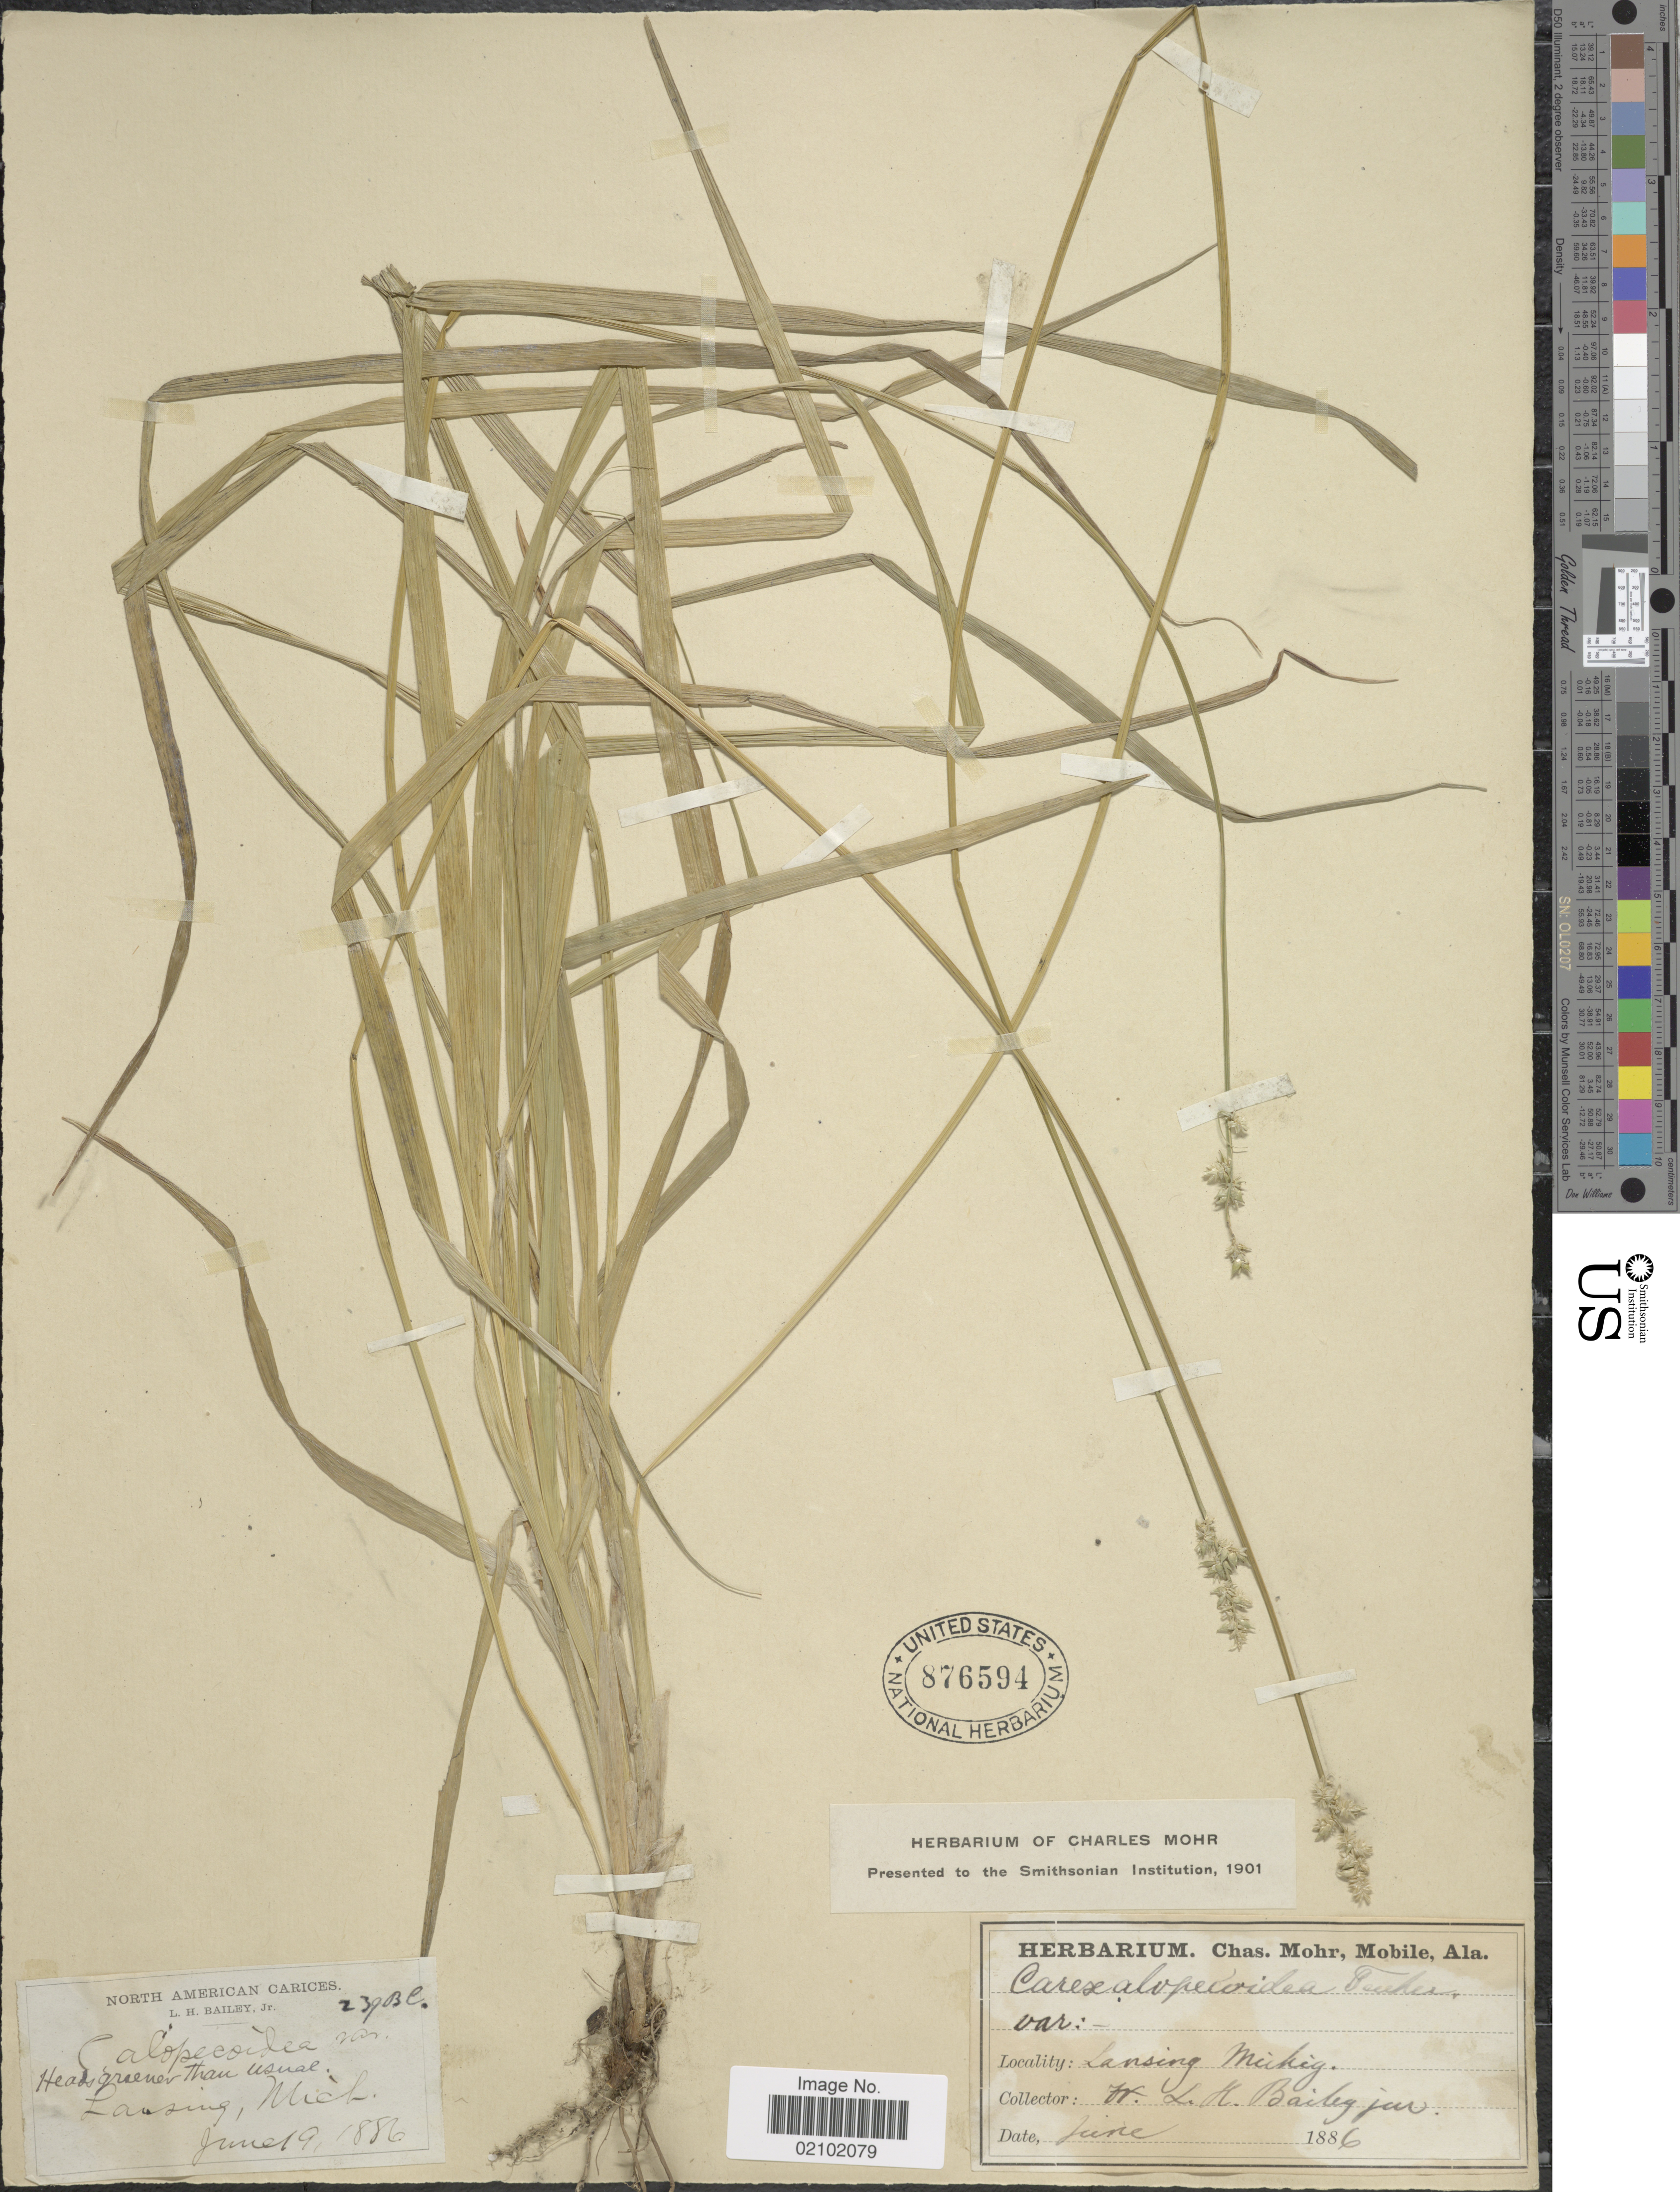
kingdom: Plantae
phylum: Tracheophyta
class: Liliopsida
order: Poales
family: Cyperaceae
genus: Carex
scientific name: Carex alopecoidea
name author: Tuck.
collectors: L. H. Bailey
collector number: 239BC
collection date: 1886-06-19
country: United States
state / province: Michigan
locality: Lansing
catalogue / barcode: US 876594